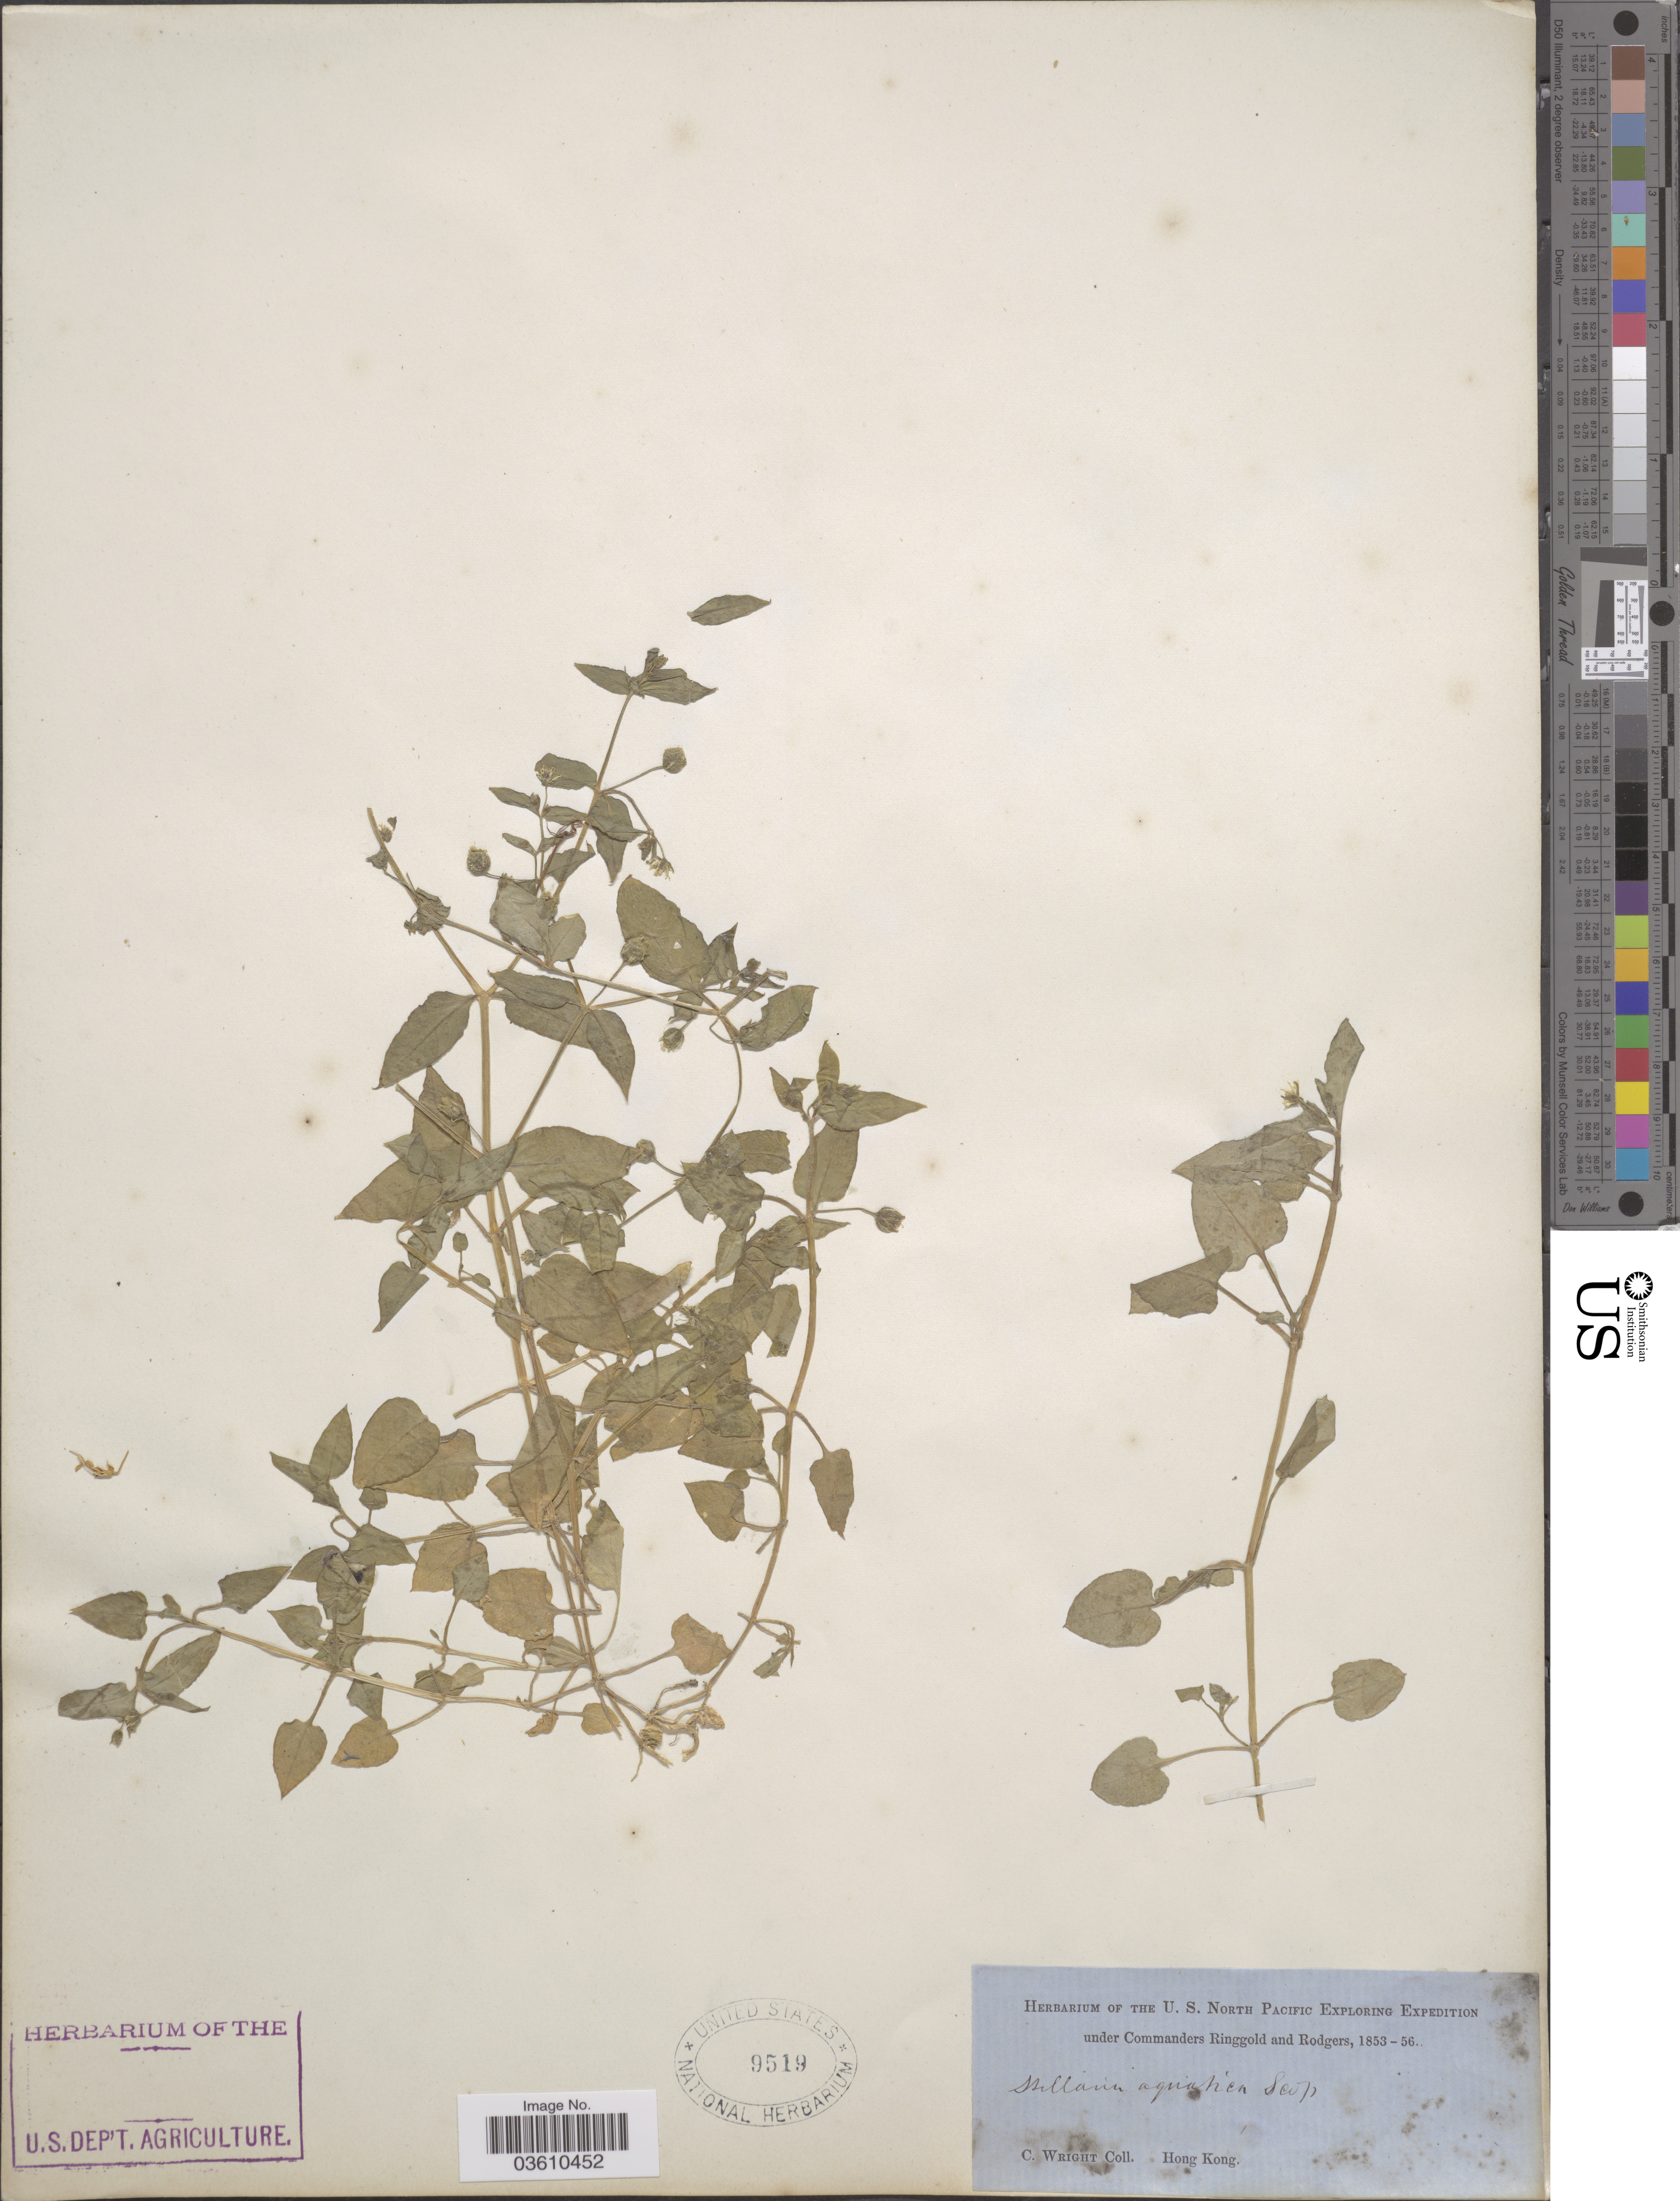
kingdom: Plantae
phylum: Tracheophyta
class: Magnoliopsida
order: Caryophyllales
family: Caryophyllaceae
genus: Stellaria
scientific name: Stellaria aquatica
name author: L.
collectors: C. Wright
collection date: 1853/1856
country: China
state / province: Hong Kong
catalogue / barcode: US 9519